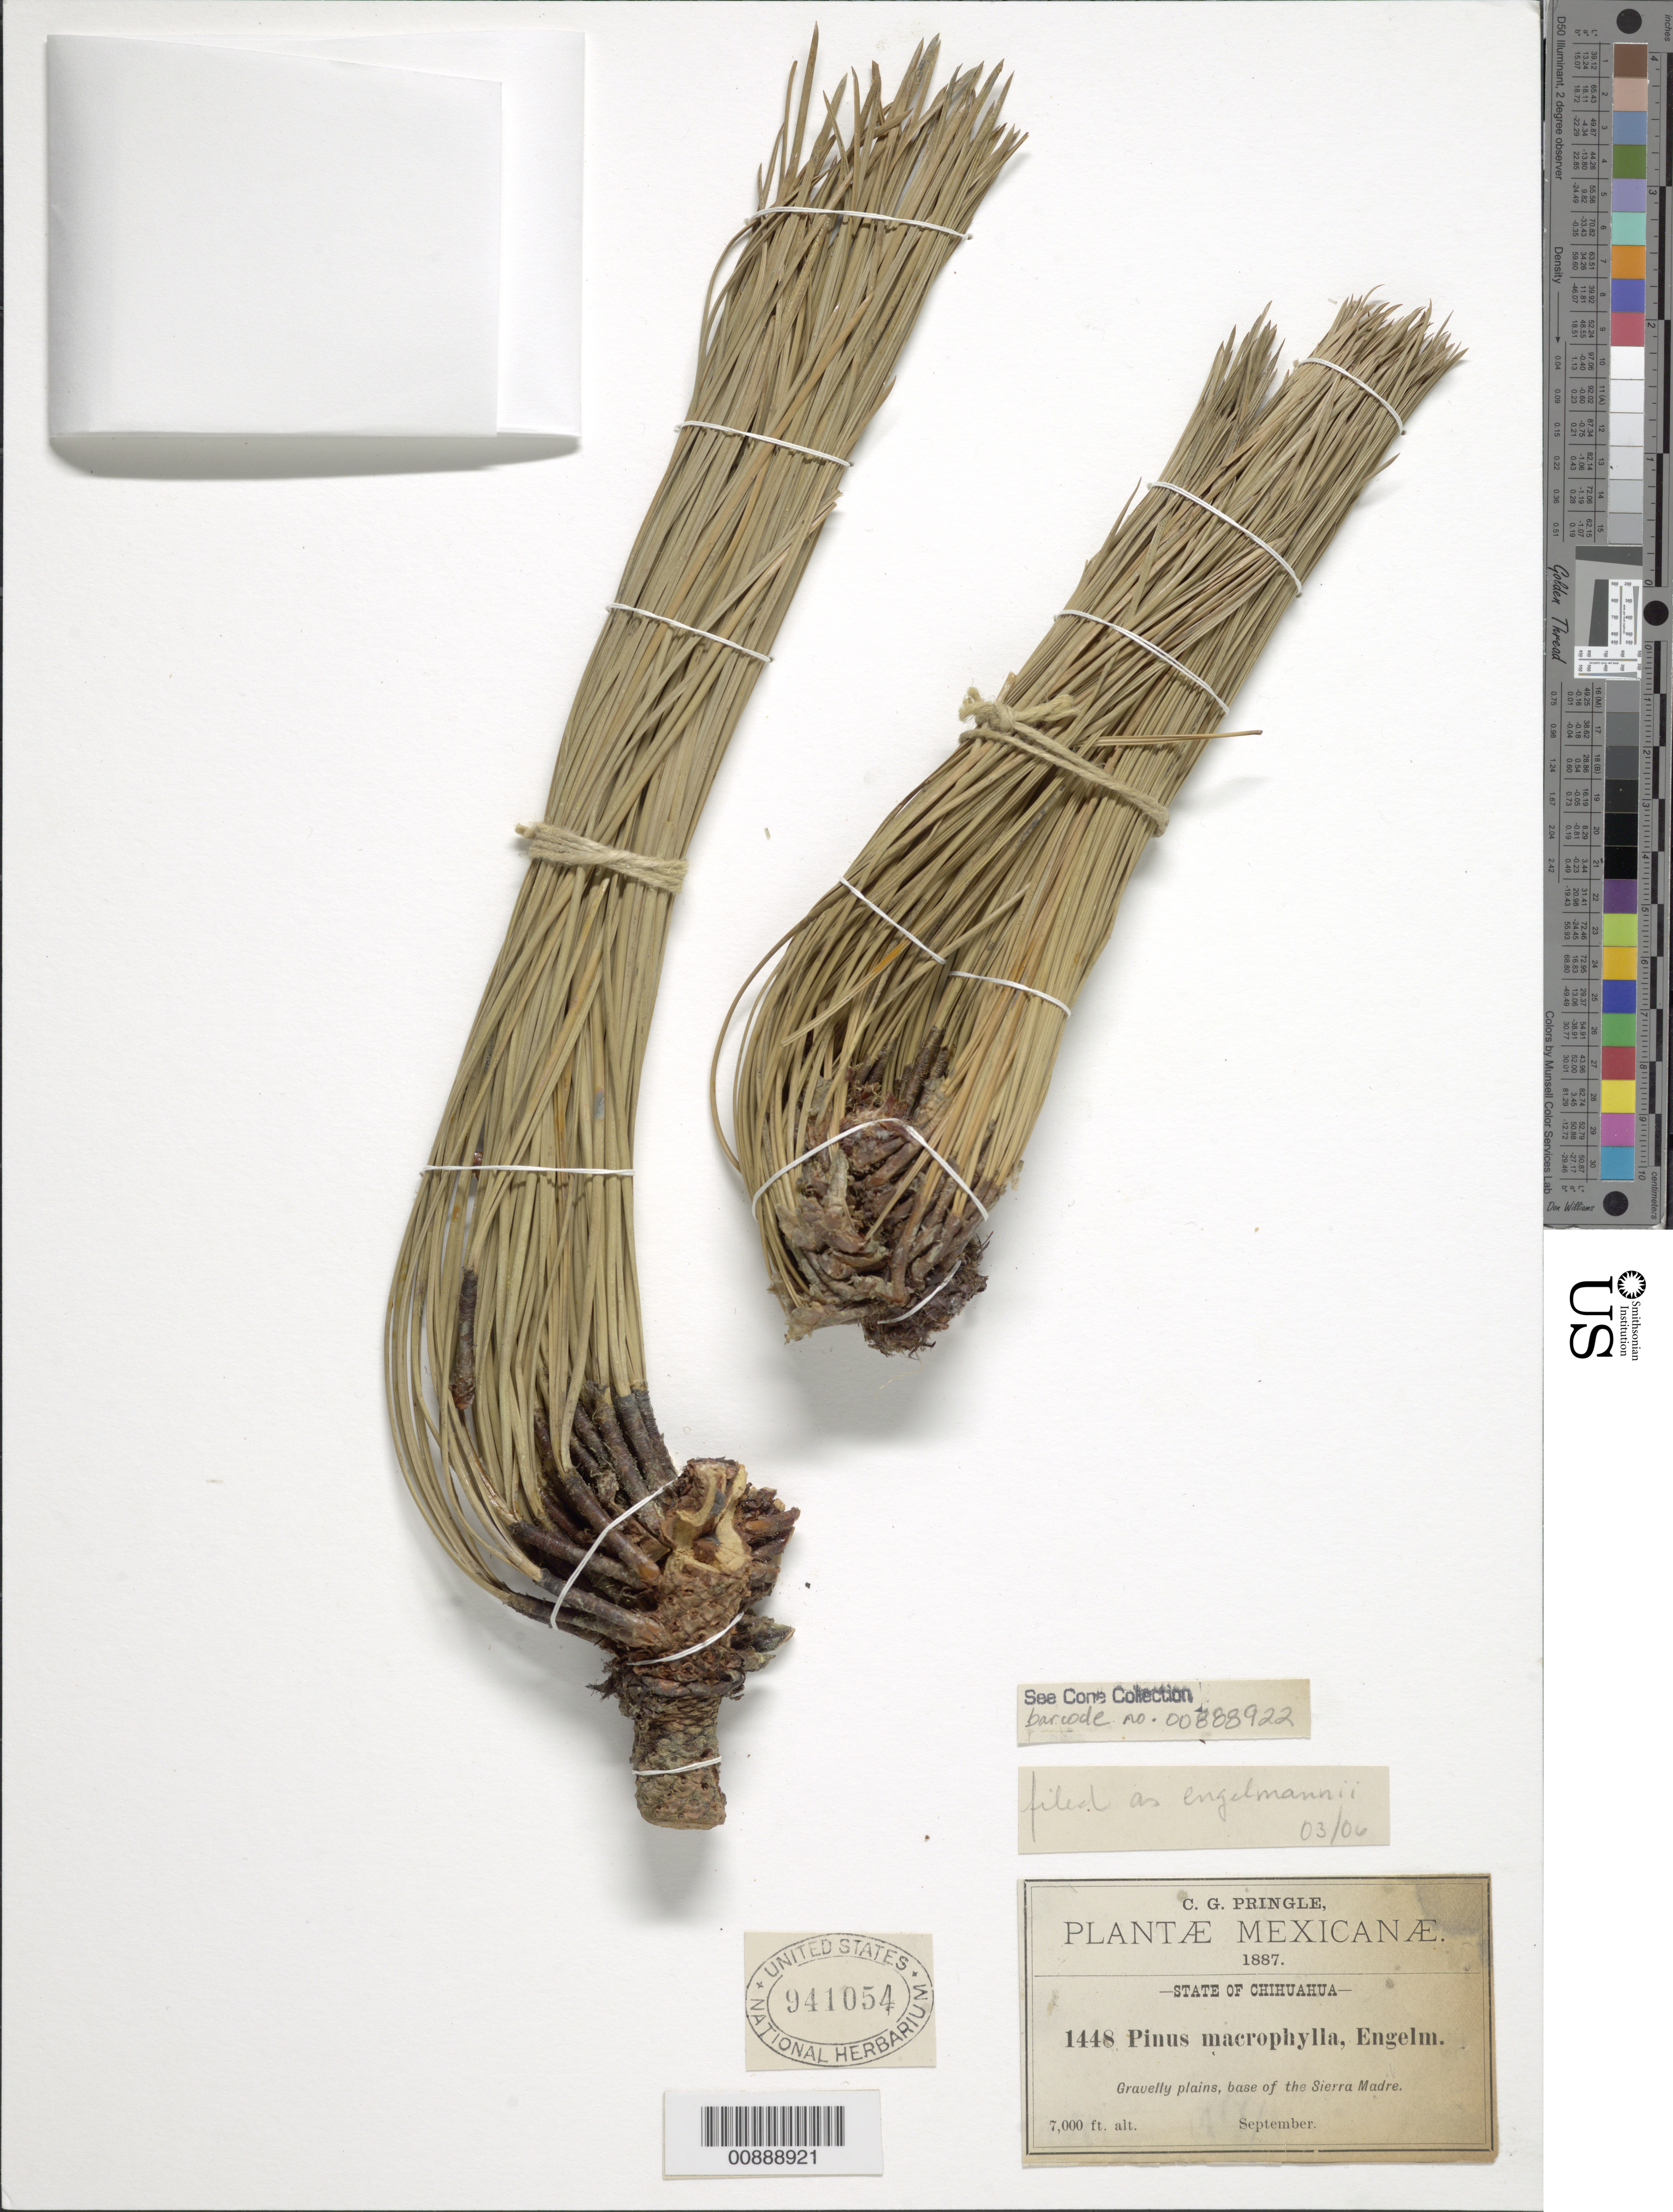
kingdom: Plantae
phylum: Tracheophyta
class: Pinopsida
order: Pinales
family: Pinaceae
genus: Pinus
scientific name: Pinus engelmannii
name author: Carrière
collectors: C. G. Pringle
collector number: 1448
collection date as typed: Sep 1887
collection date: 1887-09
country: Mexico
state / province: Chihuahua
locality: Base of Sierra Madre, Chihuahua.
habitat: Gravelly plains.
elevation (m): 2134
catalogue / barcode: US 941054